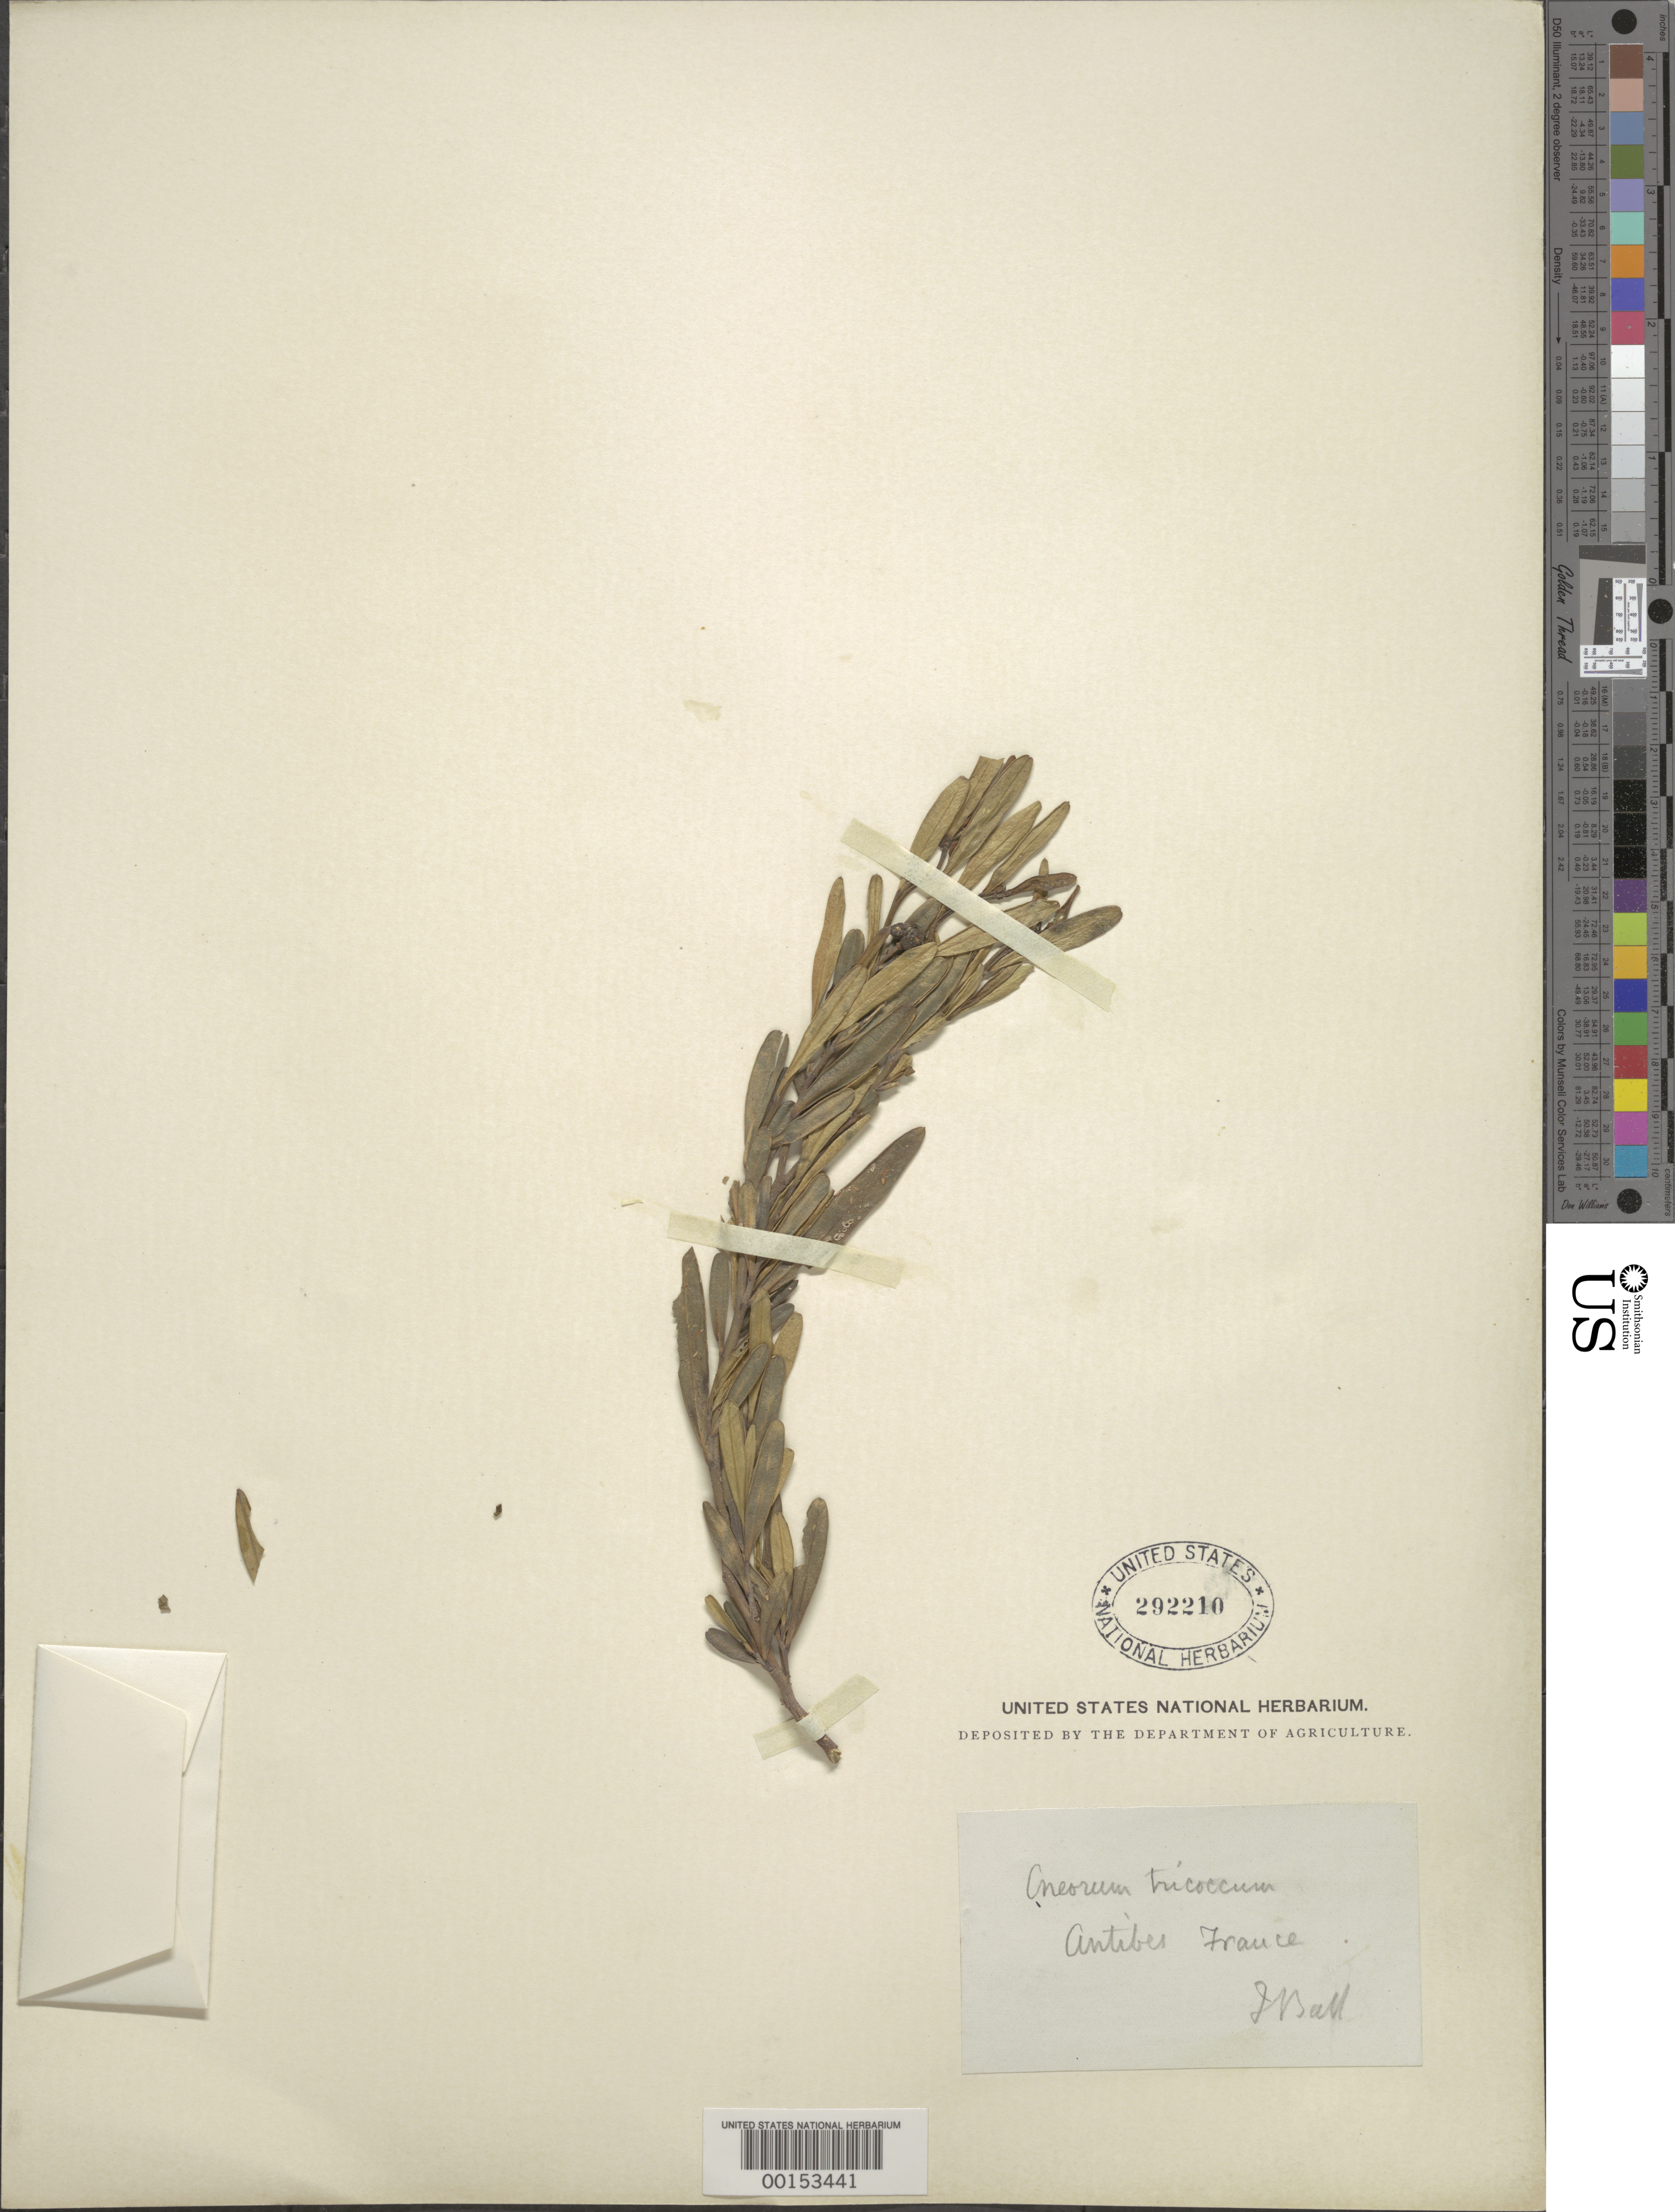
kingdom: Plantae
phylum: Tracheophyta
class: Magnoliopsida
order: Sapindales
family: Rutaceae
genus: Cneorum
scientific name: Cneorum tricoccon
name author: L.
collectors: J. Ball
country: France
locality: Antibes.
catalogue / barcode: US 292210